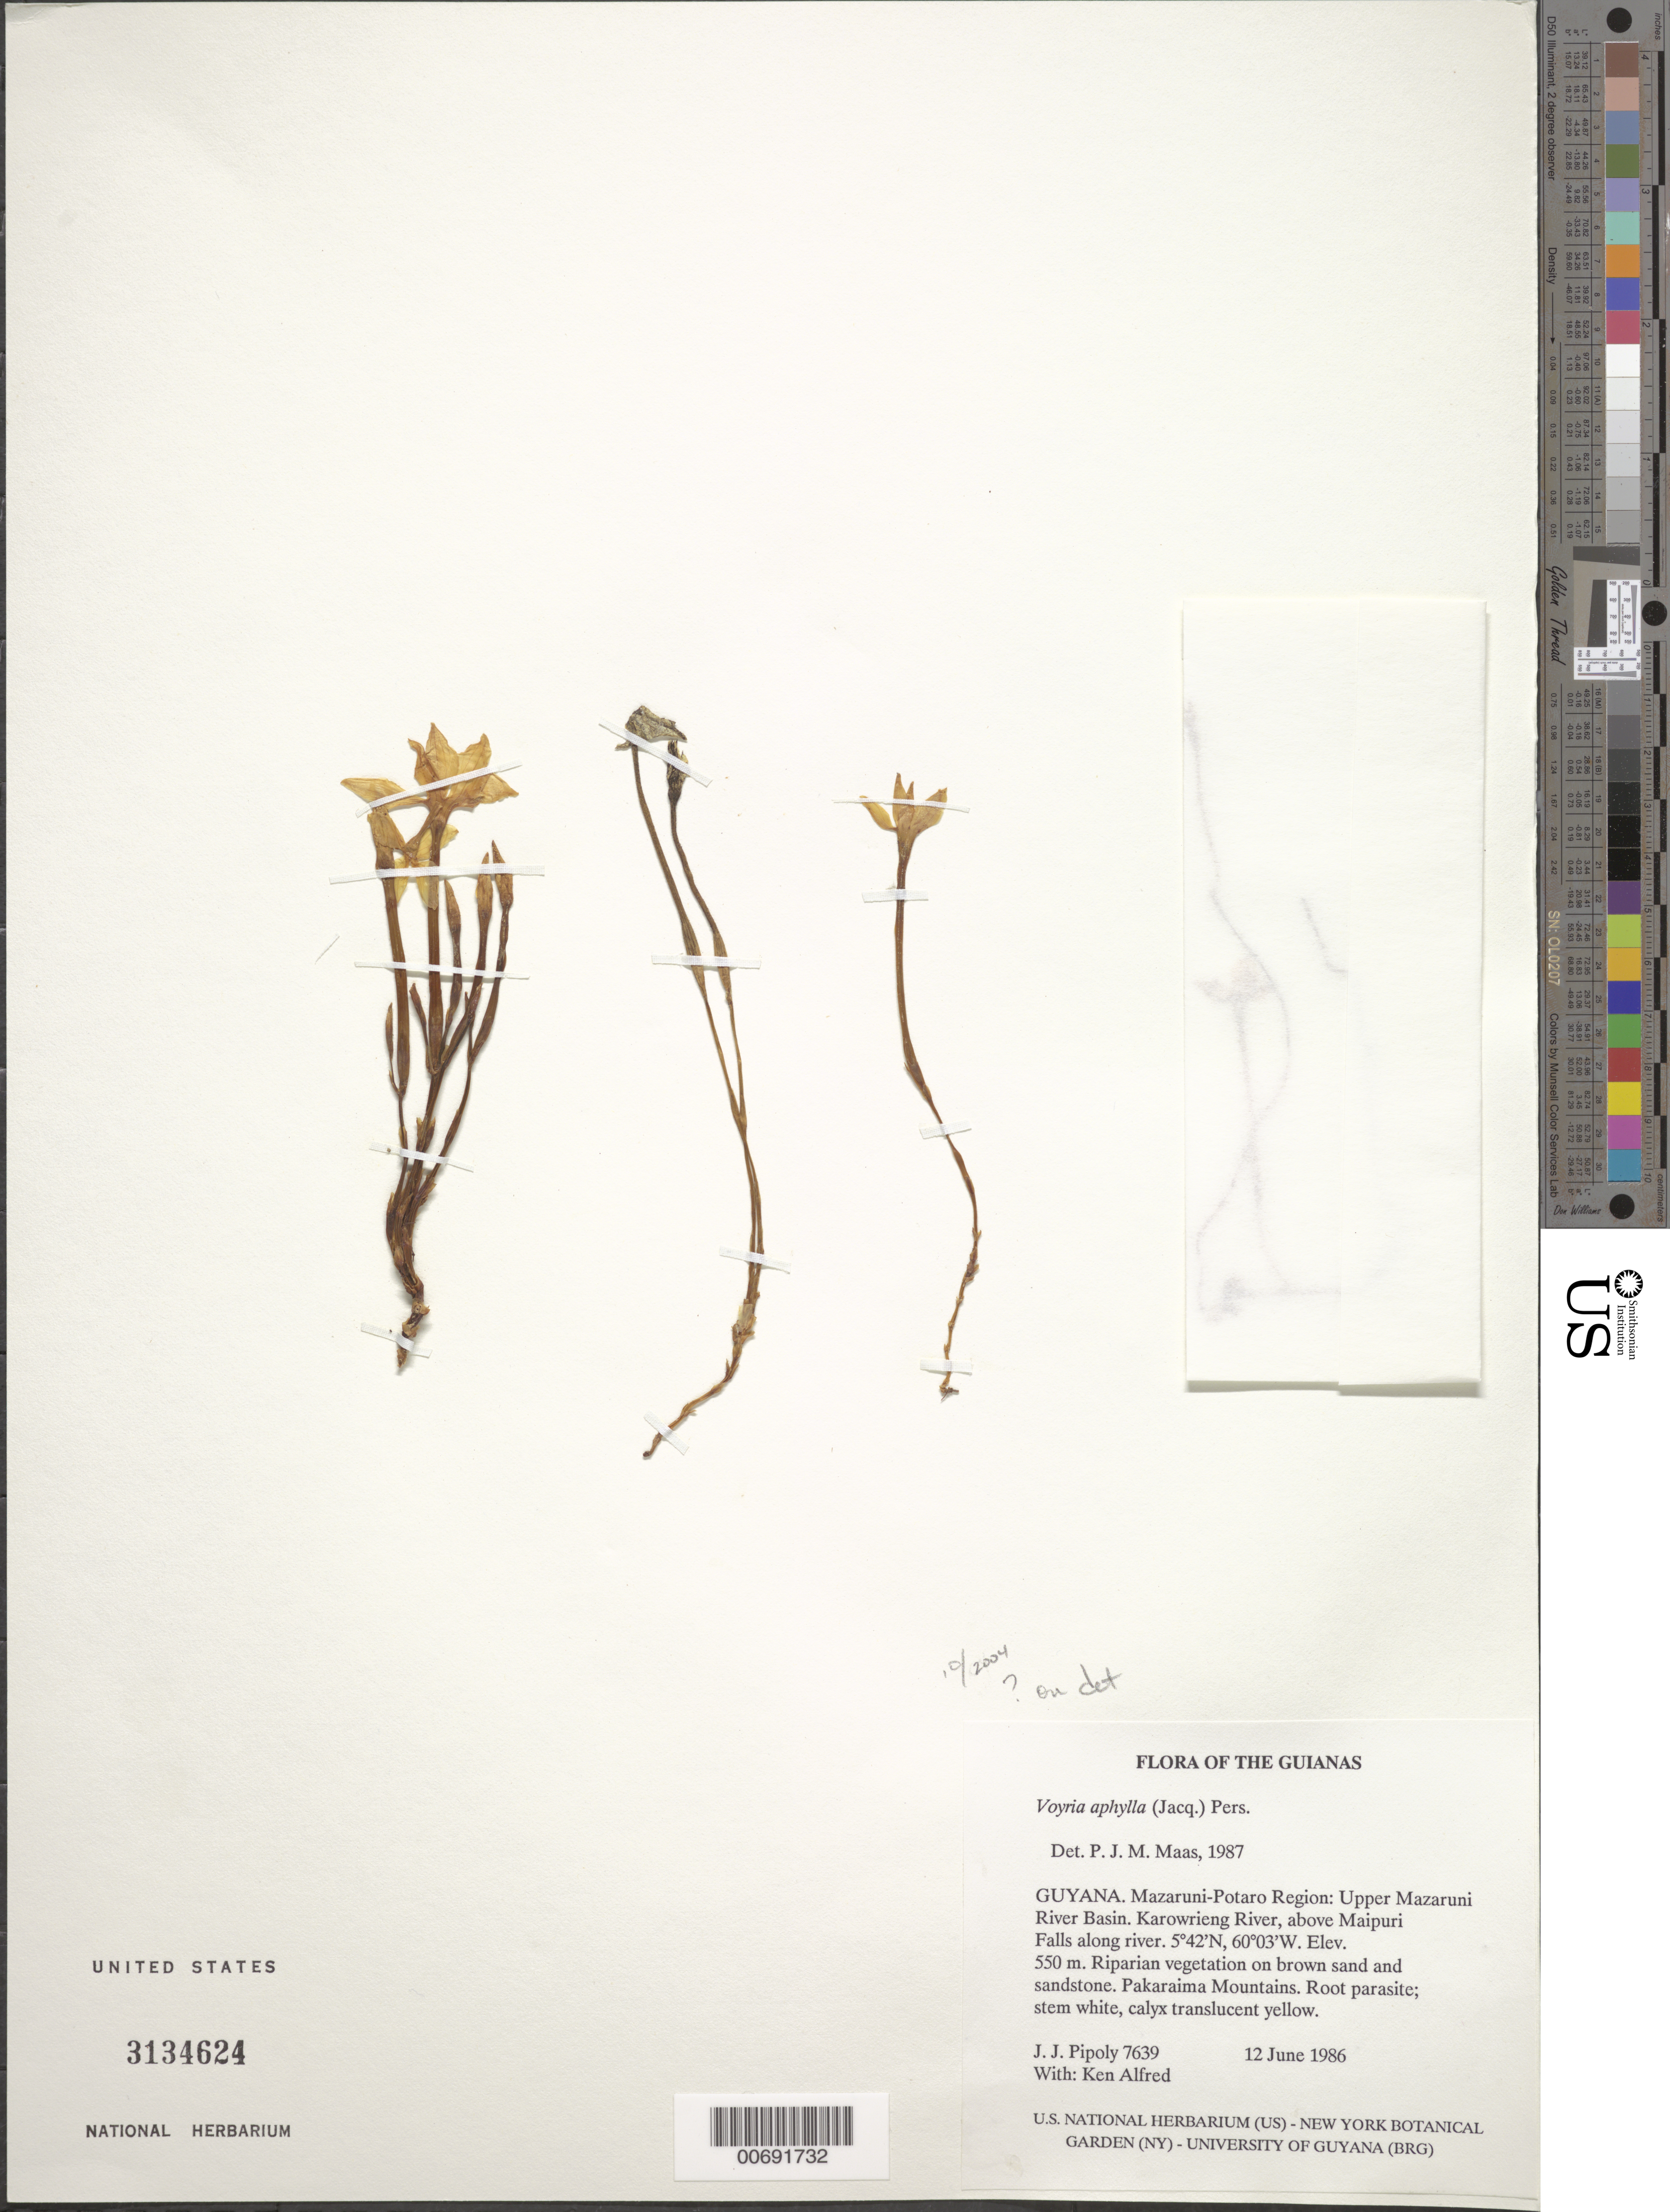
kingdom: Plantae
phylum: Tracheophyta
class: Magnoliopsida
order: Gentianales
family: Gentianaceae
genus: Voyria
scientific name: Voyria aphylla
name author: (Jacq.) Pers.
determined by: Maas, Paul J. M.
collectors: J. J. Pipoly & K. Alfred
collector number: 7639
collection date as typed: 12 June 1986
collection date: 1986-06-12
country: Guyana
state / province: Cuyuni-Mazaruni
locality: Pakaraima Mts. Upper Mazaruni River Basin. Karowrieng River, above Maipuri Falls along river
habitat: Riparian vegetation on brown sand and sandstone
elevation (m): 550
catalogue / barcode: US 3134624